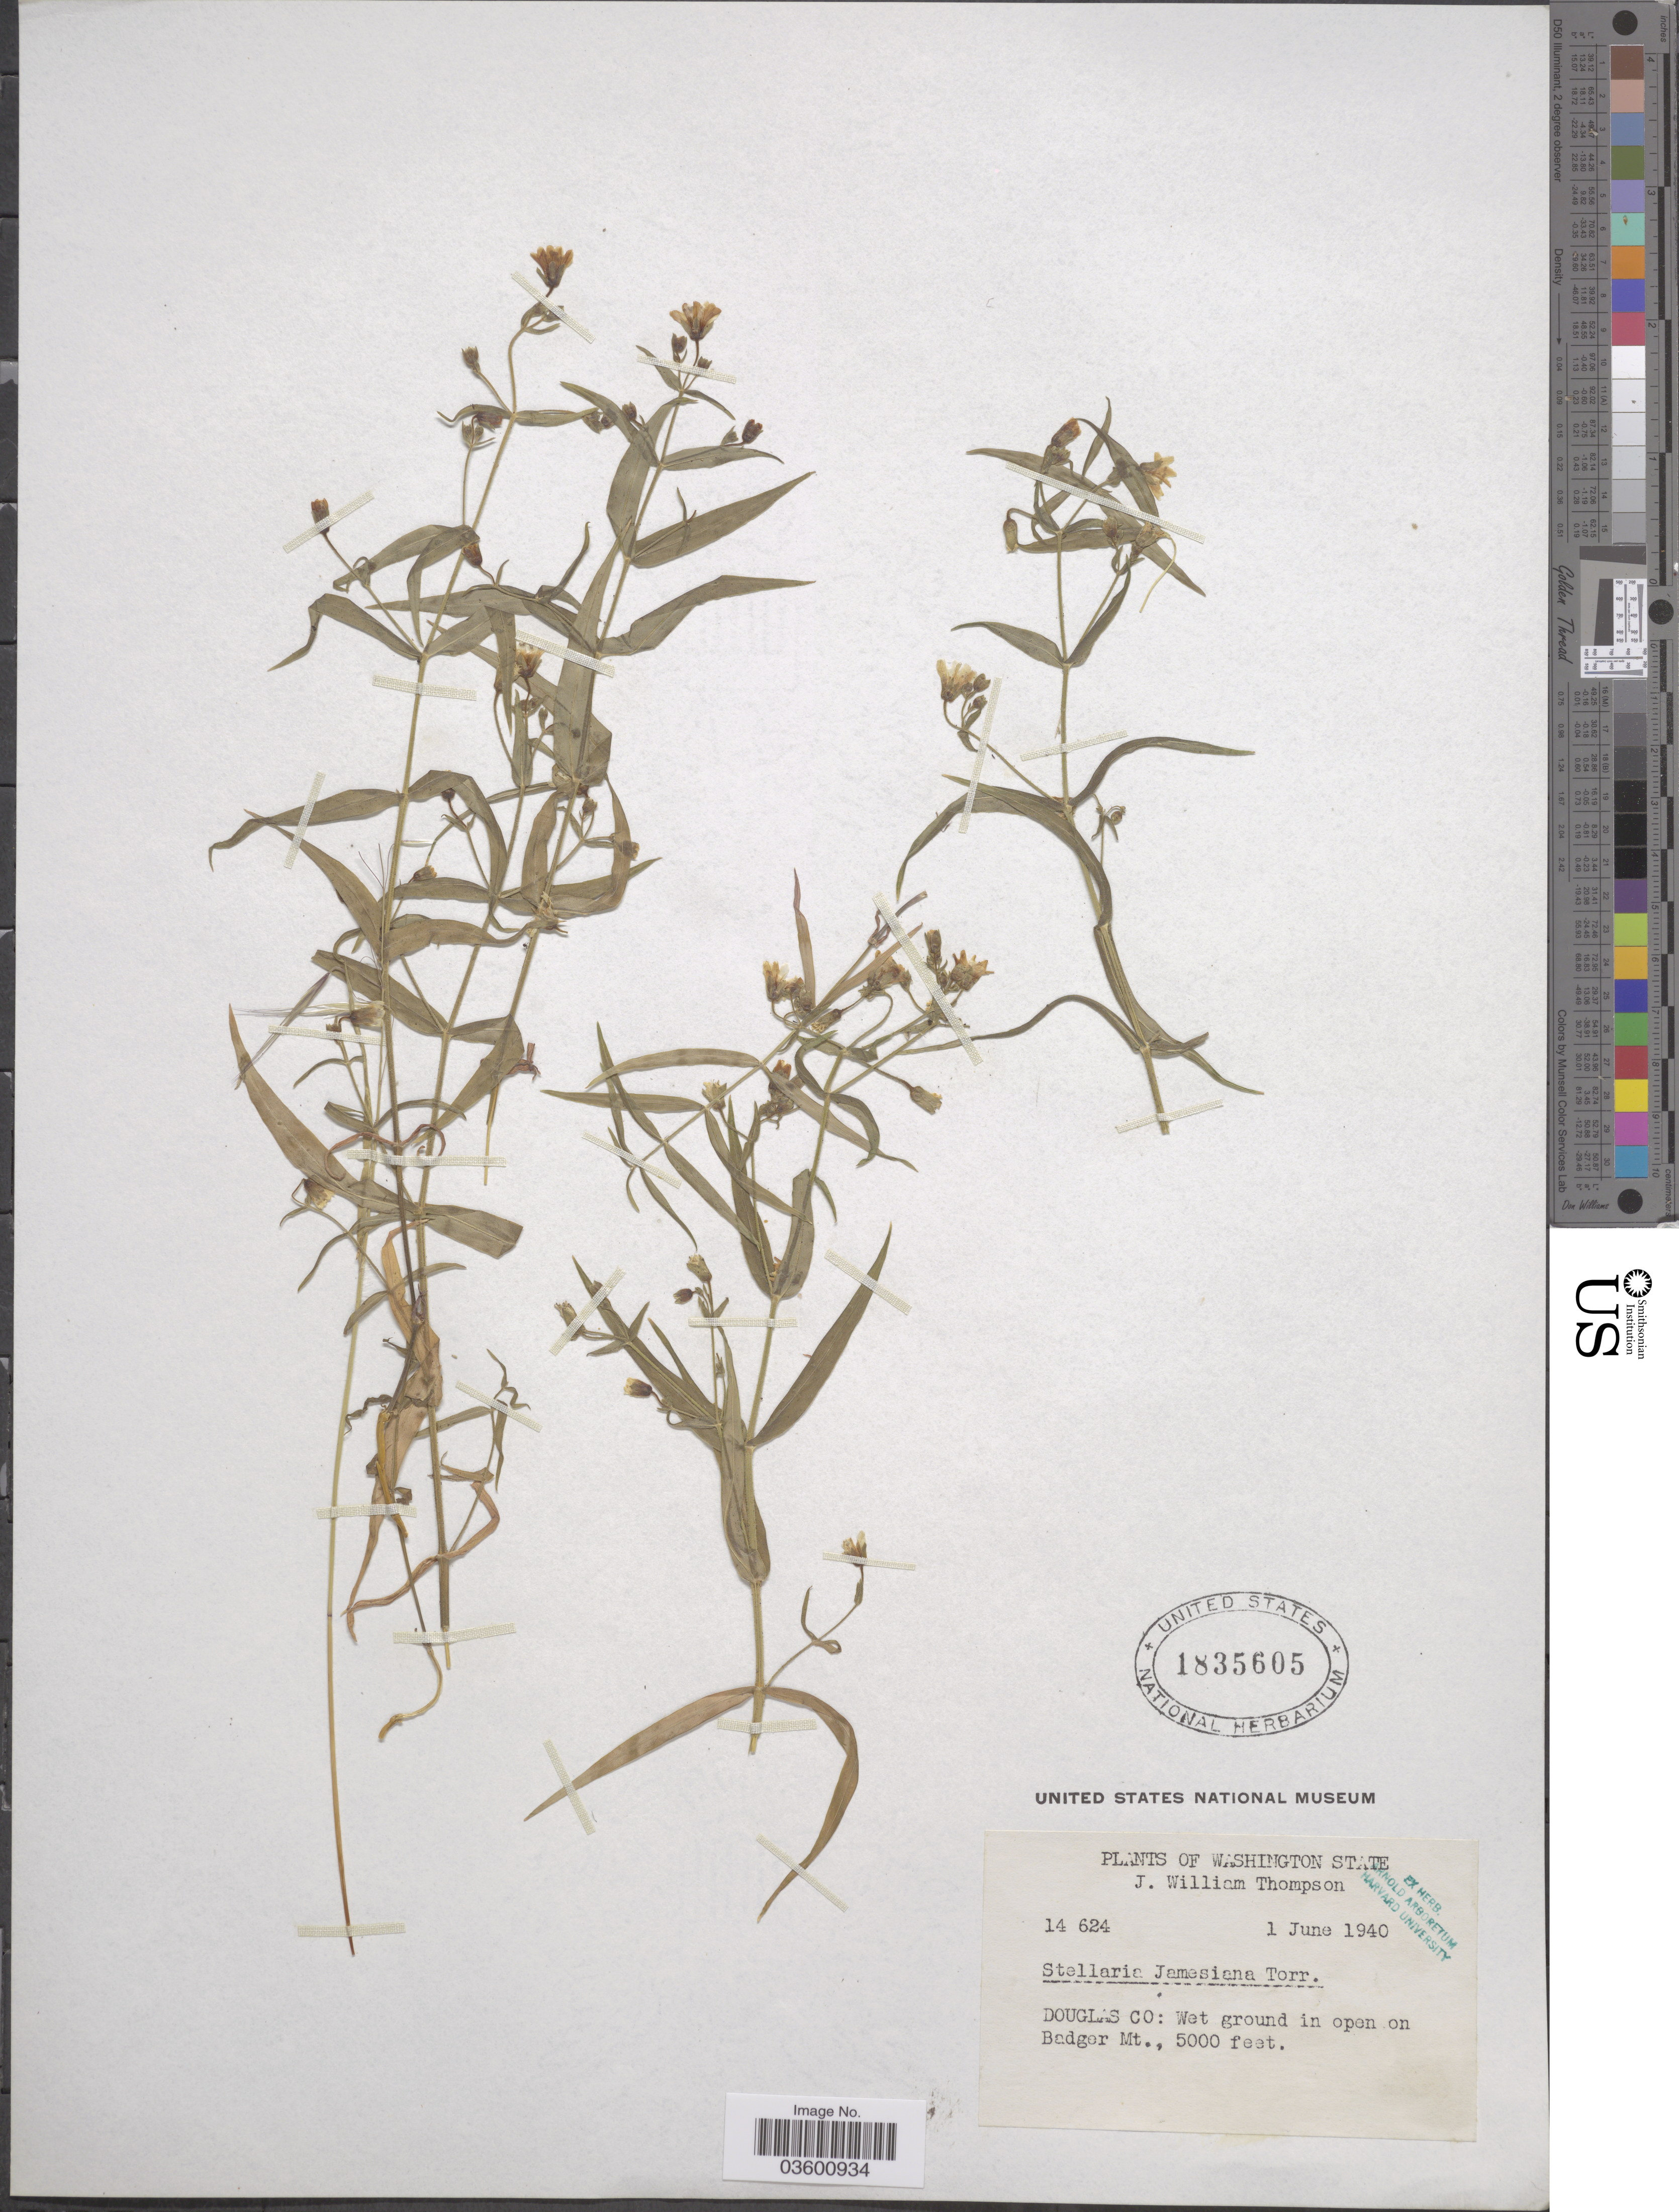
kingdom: Plantae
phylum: Tracheophyta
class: Magnoliopsida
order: Caryophyllales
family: Caryophyllaceae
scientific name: Torreyostellaria jamesiana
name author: (Torr.) Gang Yao et al.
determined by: Strong, M. T., (US), Smithsonian Institution - National Museum of Natural History (UNITED STATES)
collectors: J. W. Thompson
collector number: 14624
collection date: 1940-06-01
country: United States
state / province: Washington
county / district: Douglas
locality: Douglas Co: Wet ground in open on Badger Mt.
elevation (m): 1524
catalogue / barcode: US 1835605